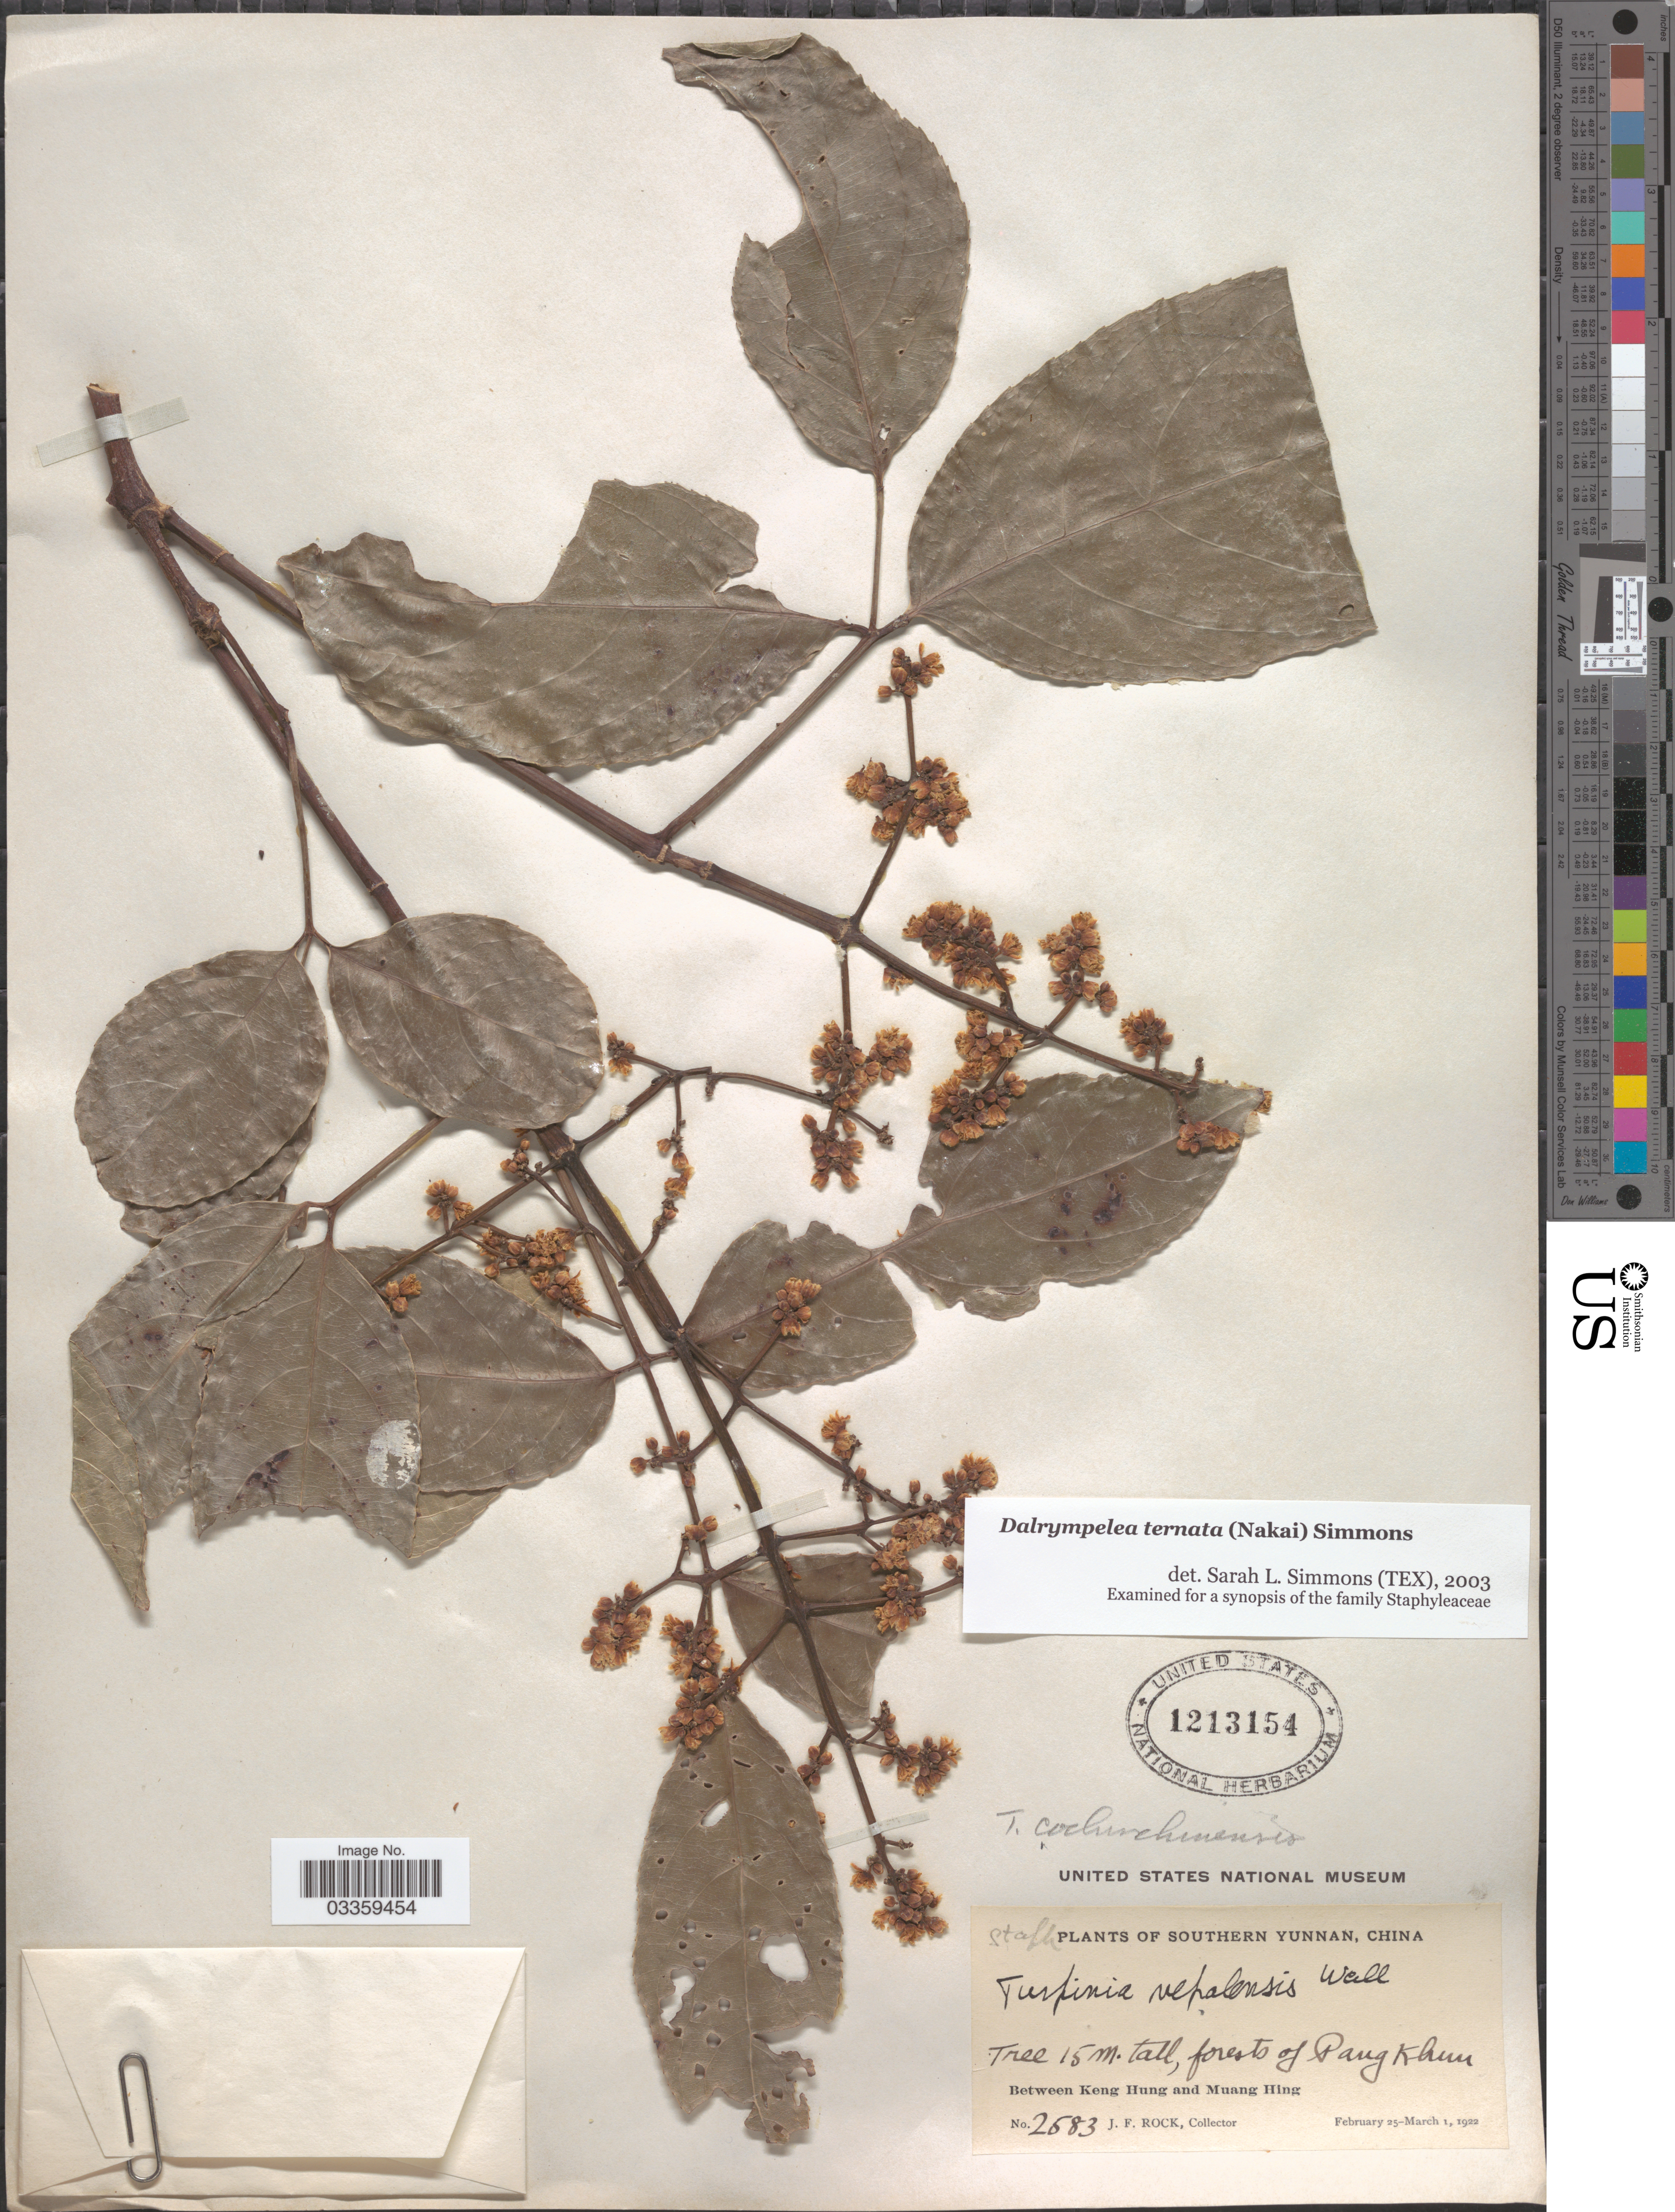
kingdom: Plantae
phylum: Tracheophyta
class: Magnoliopsida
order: Crossosomatales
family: Staphyleaceae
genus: Turpinia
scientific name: Turpinia ternata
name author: Nakai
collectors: J. Rock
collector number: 2583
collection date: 1922-02-25/1922-03-01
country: China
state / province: Yunnan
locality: Southern Yunnan. Forests of Pang Khun. Between Keng Hung and Muang Hing.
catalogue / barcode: US 1213154